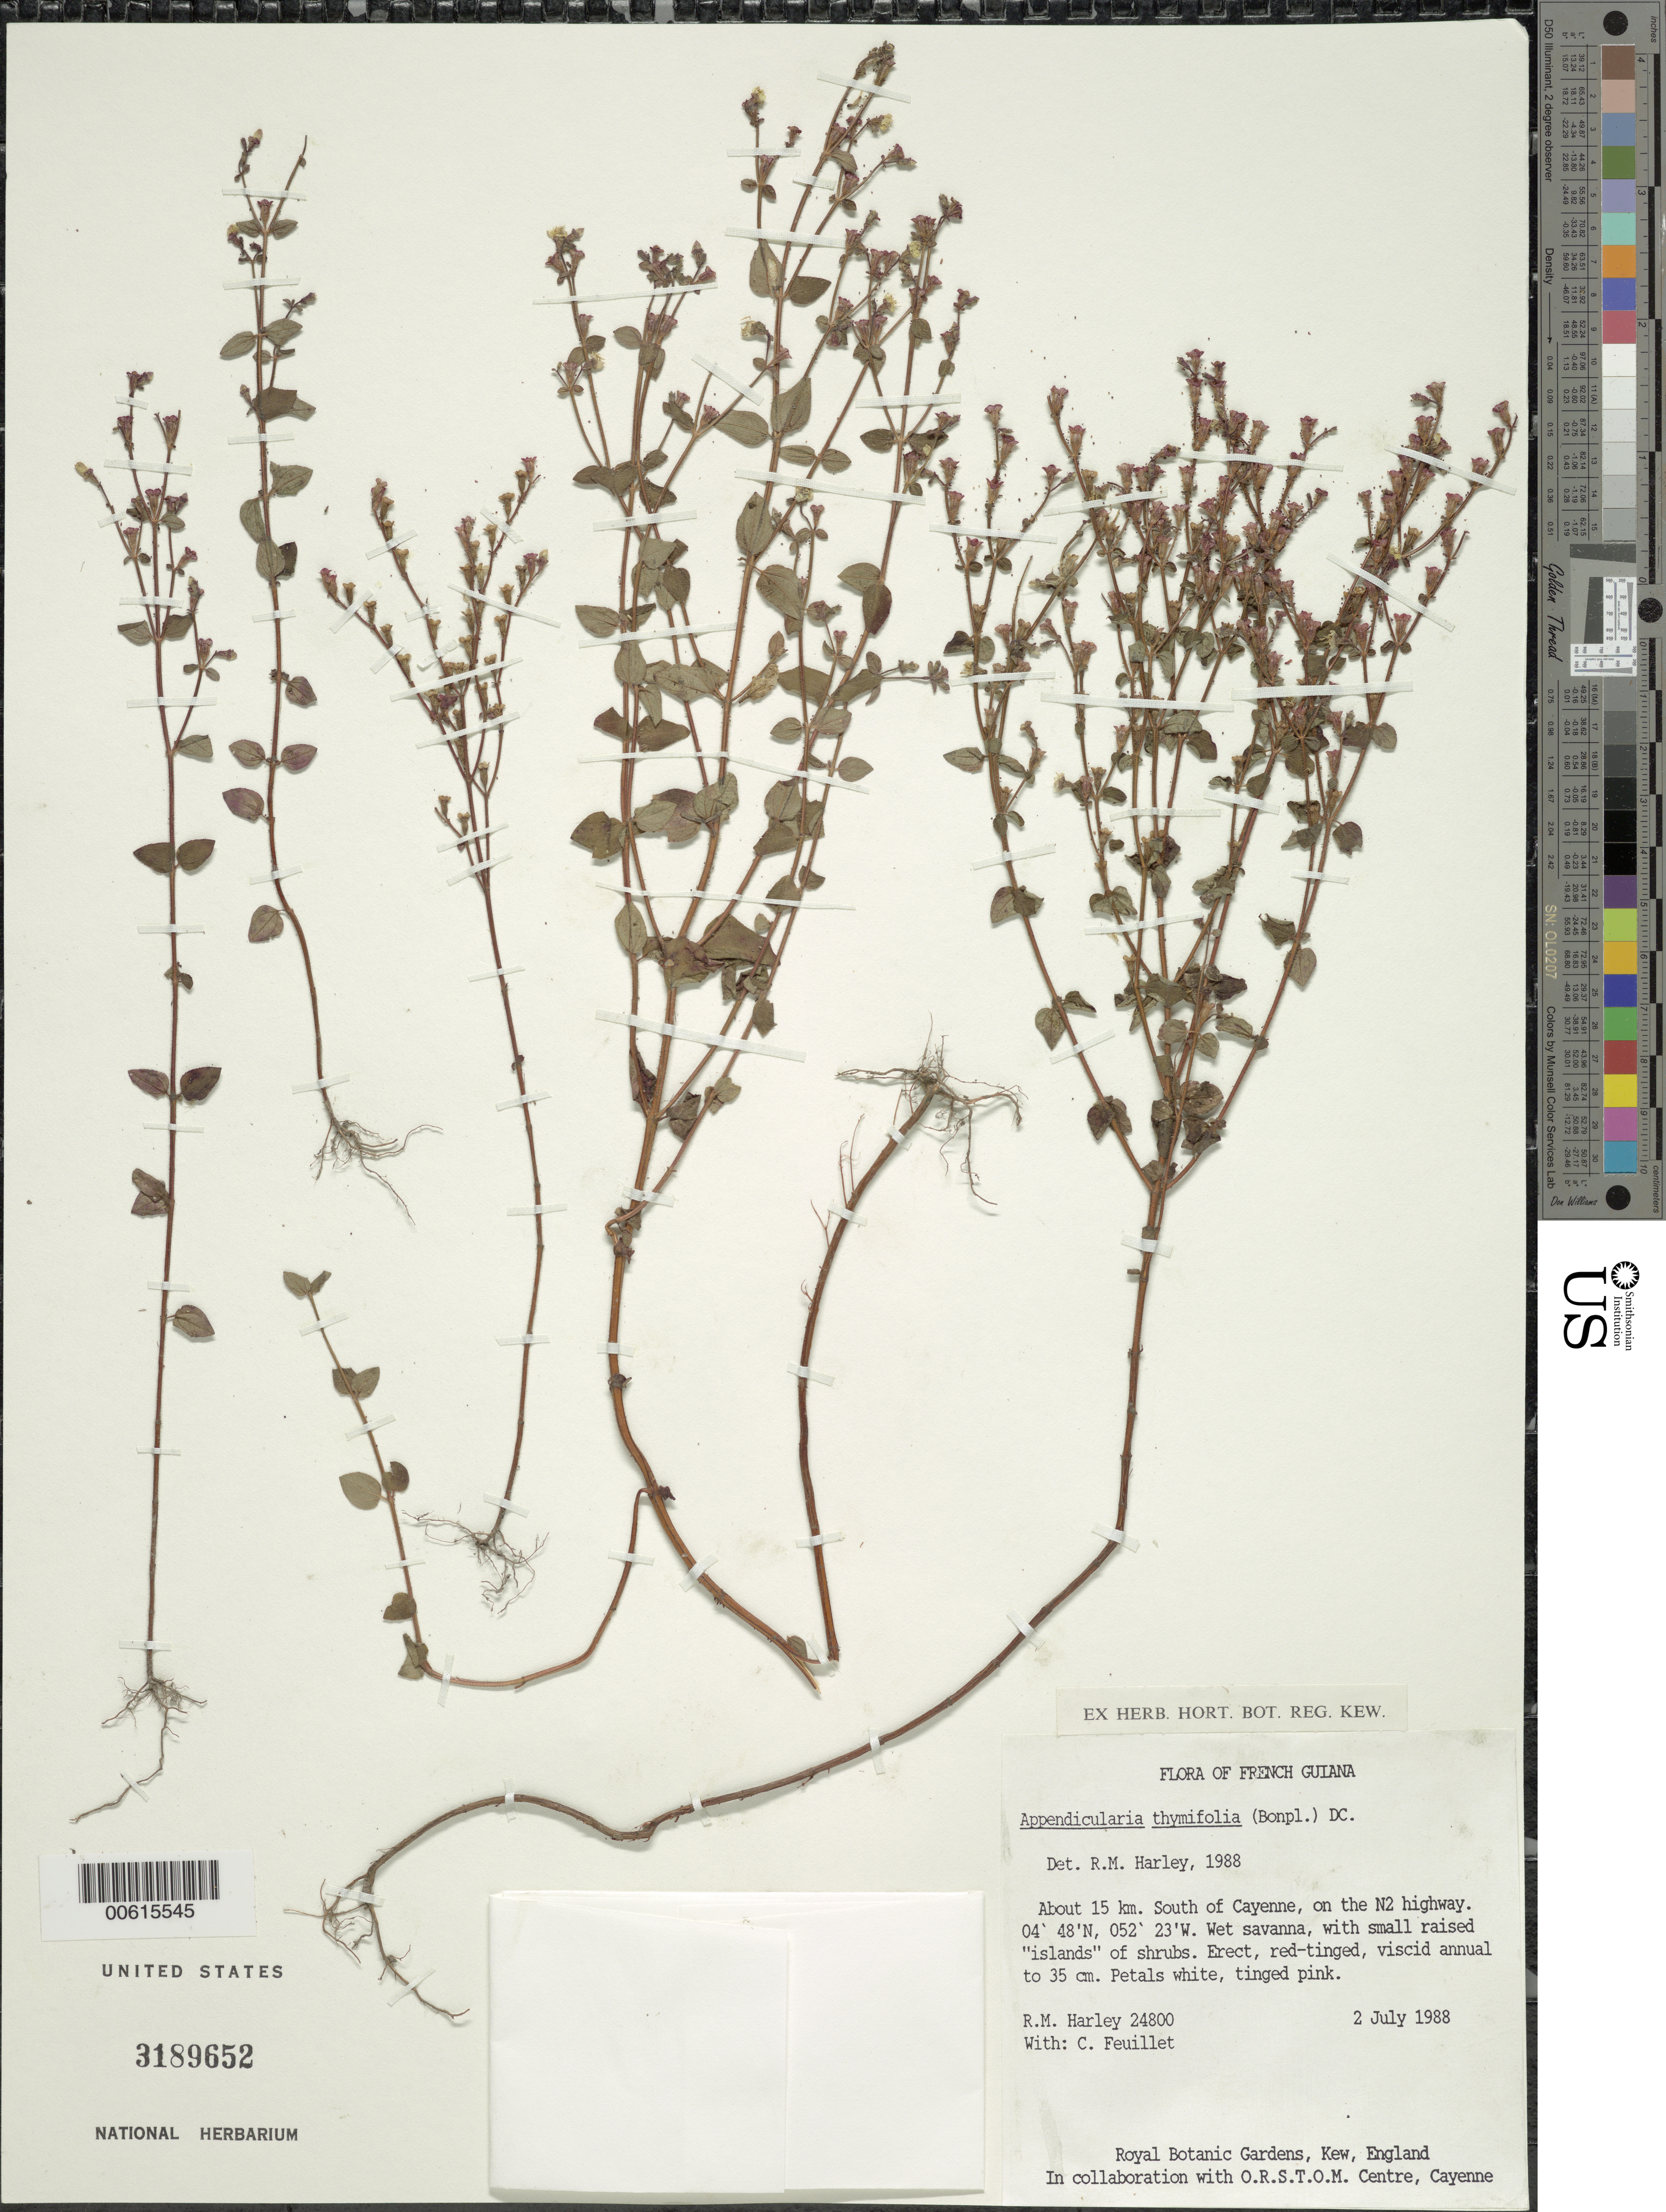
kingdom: Plantae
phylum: Tracheophyta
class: Magnoliopsida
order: Myrtales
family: Melastomataceae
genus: Appendicularia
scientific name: Appendicularia thymifolia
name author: (Bonpl.) DC.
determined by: Harley, R. M.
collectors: R. M. Harley & C. Feuillet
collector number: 24800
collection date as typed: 2-Jul-88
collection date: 1988-07-02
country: French Guiana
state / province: Cayenne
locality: Cayenne, 15 km from, on the hwy to Régina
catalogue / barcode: US 3189652